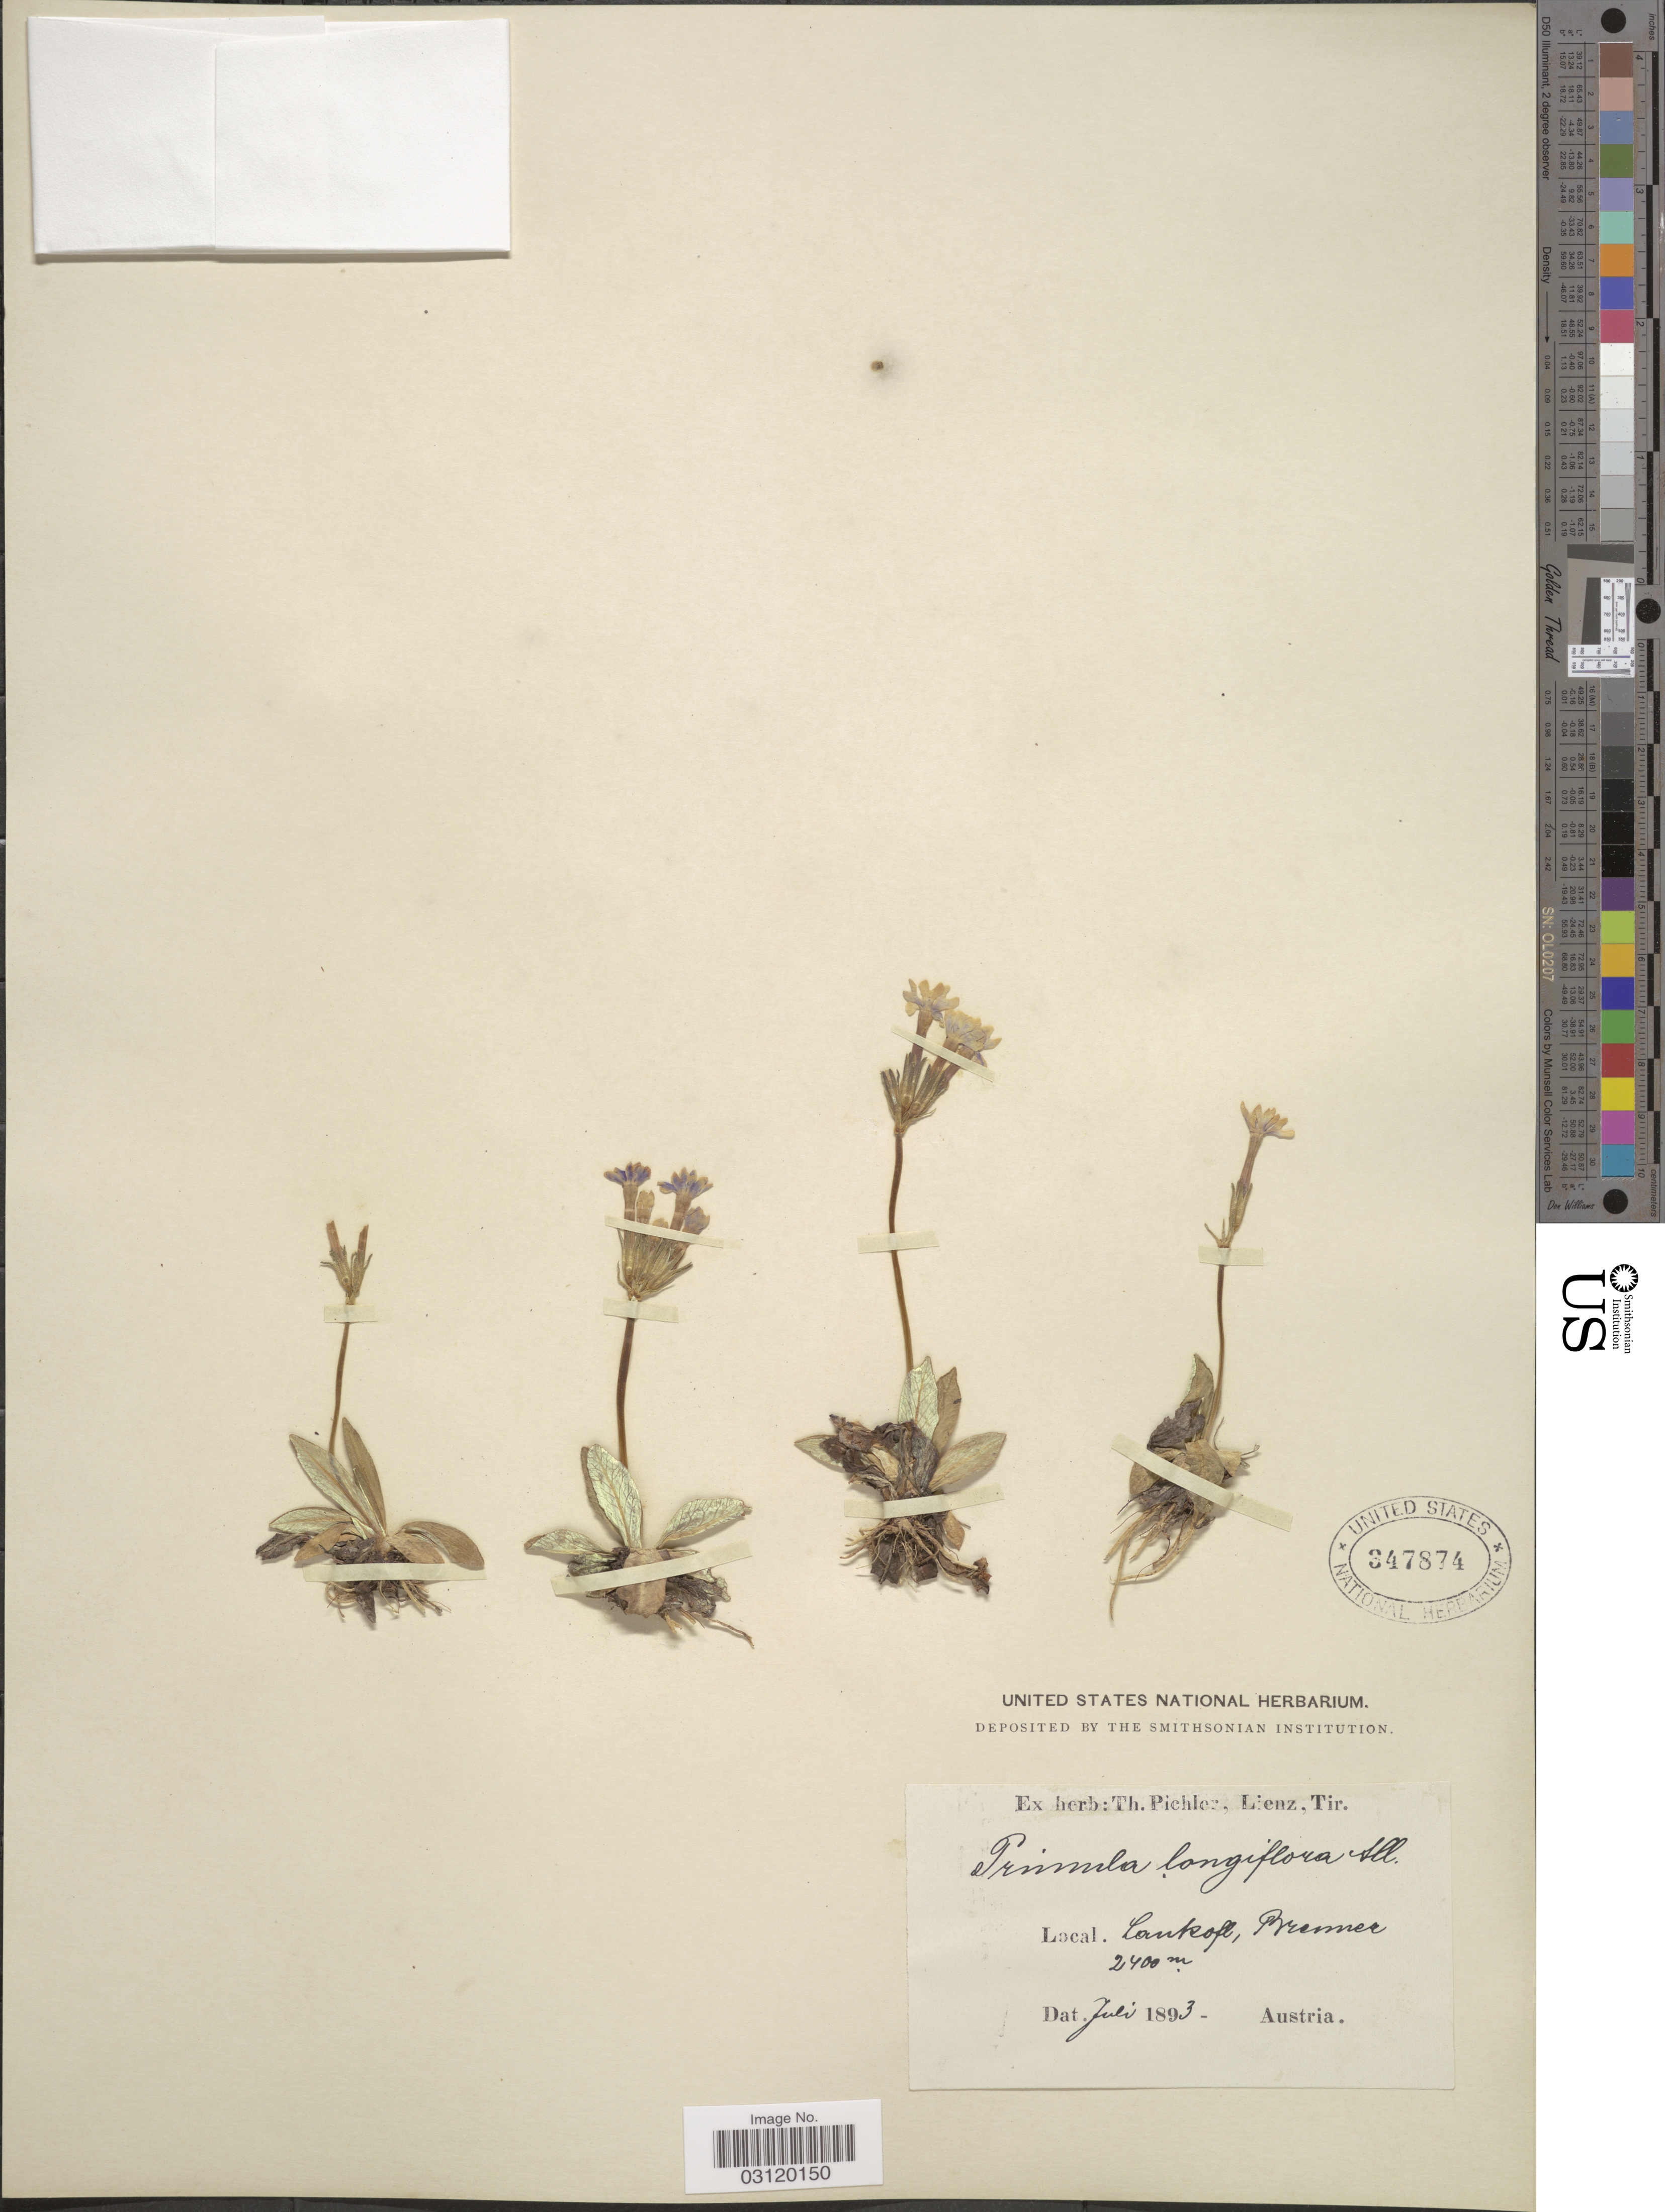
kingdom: Plantae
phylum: Tracheophyta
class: Magnoliopsida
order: Ericales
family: Primulaceae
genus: Primula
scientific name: Primula longiflora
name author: All.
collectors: ex herb. T. Pichler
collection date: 1893-07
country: Austria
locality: Lankofl, Brenner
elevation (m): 2400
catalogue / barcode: US 347874